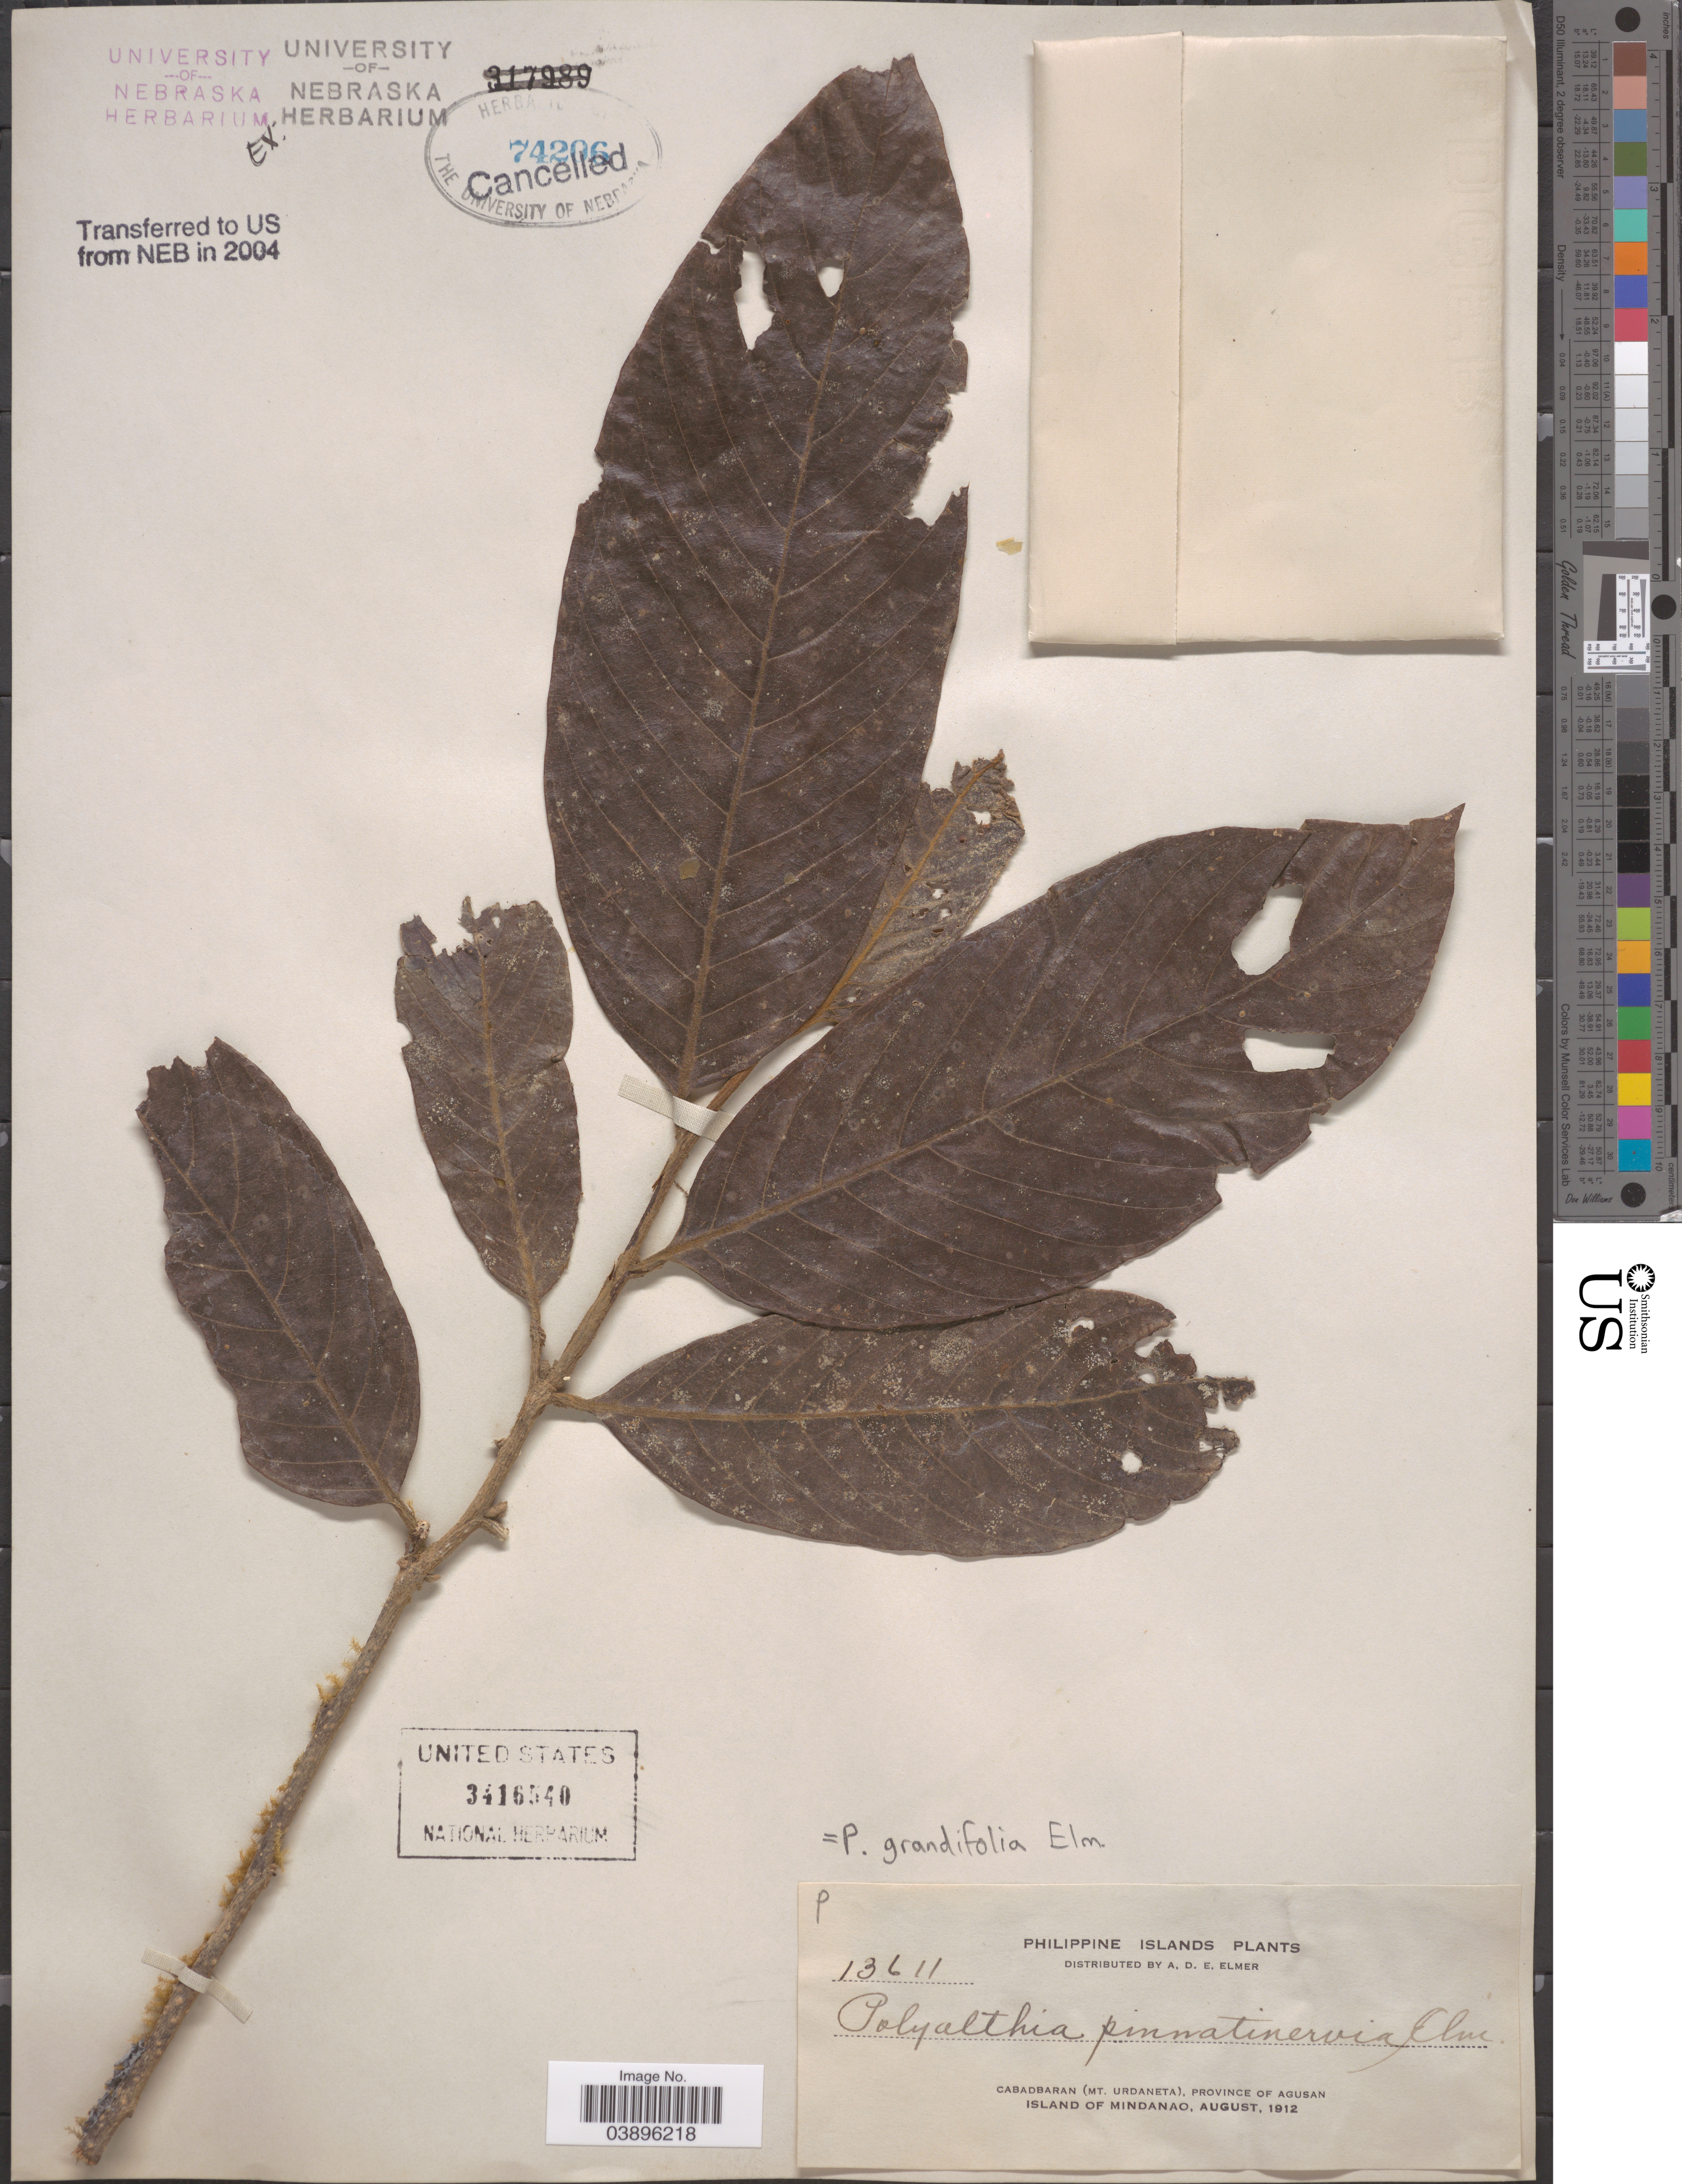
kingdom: Plantae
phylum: Tracheophyta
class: Magnoliopsida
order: Magnoliales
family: Annonaceae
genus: Polyalthia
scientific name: Polyalthia grandifolia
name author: Elmer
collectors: A. D. E. Elmer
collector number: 13611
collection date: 1912-08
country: Philippines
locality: Philippine Islands. Cabadbaran (Mt. Urdaneta). Province of Agusan. Island of Mindanao.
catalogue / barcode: US 3416540